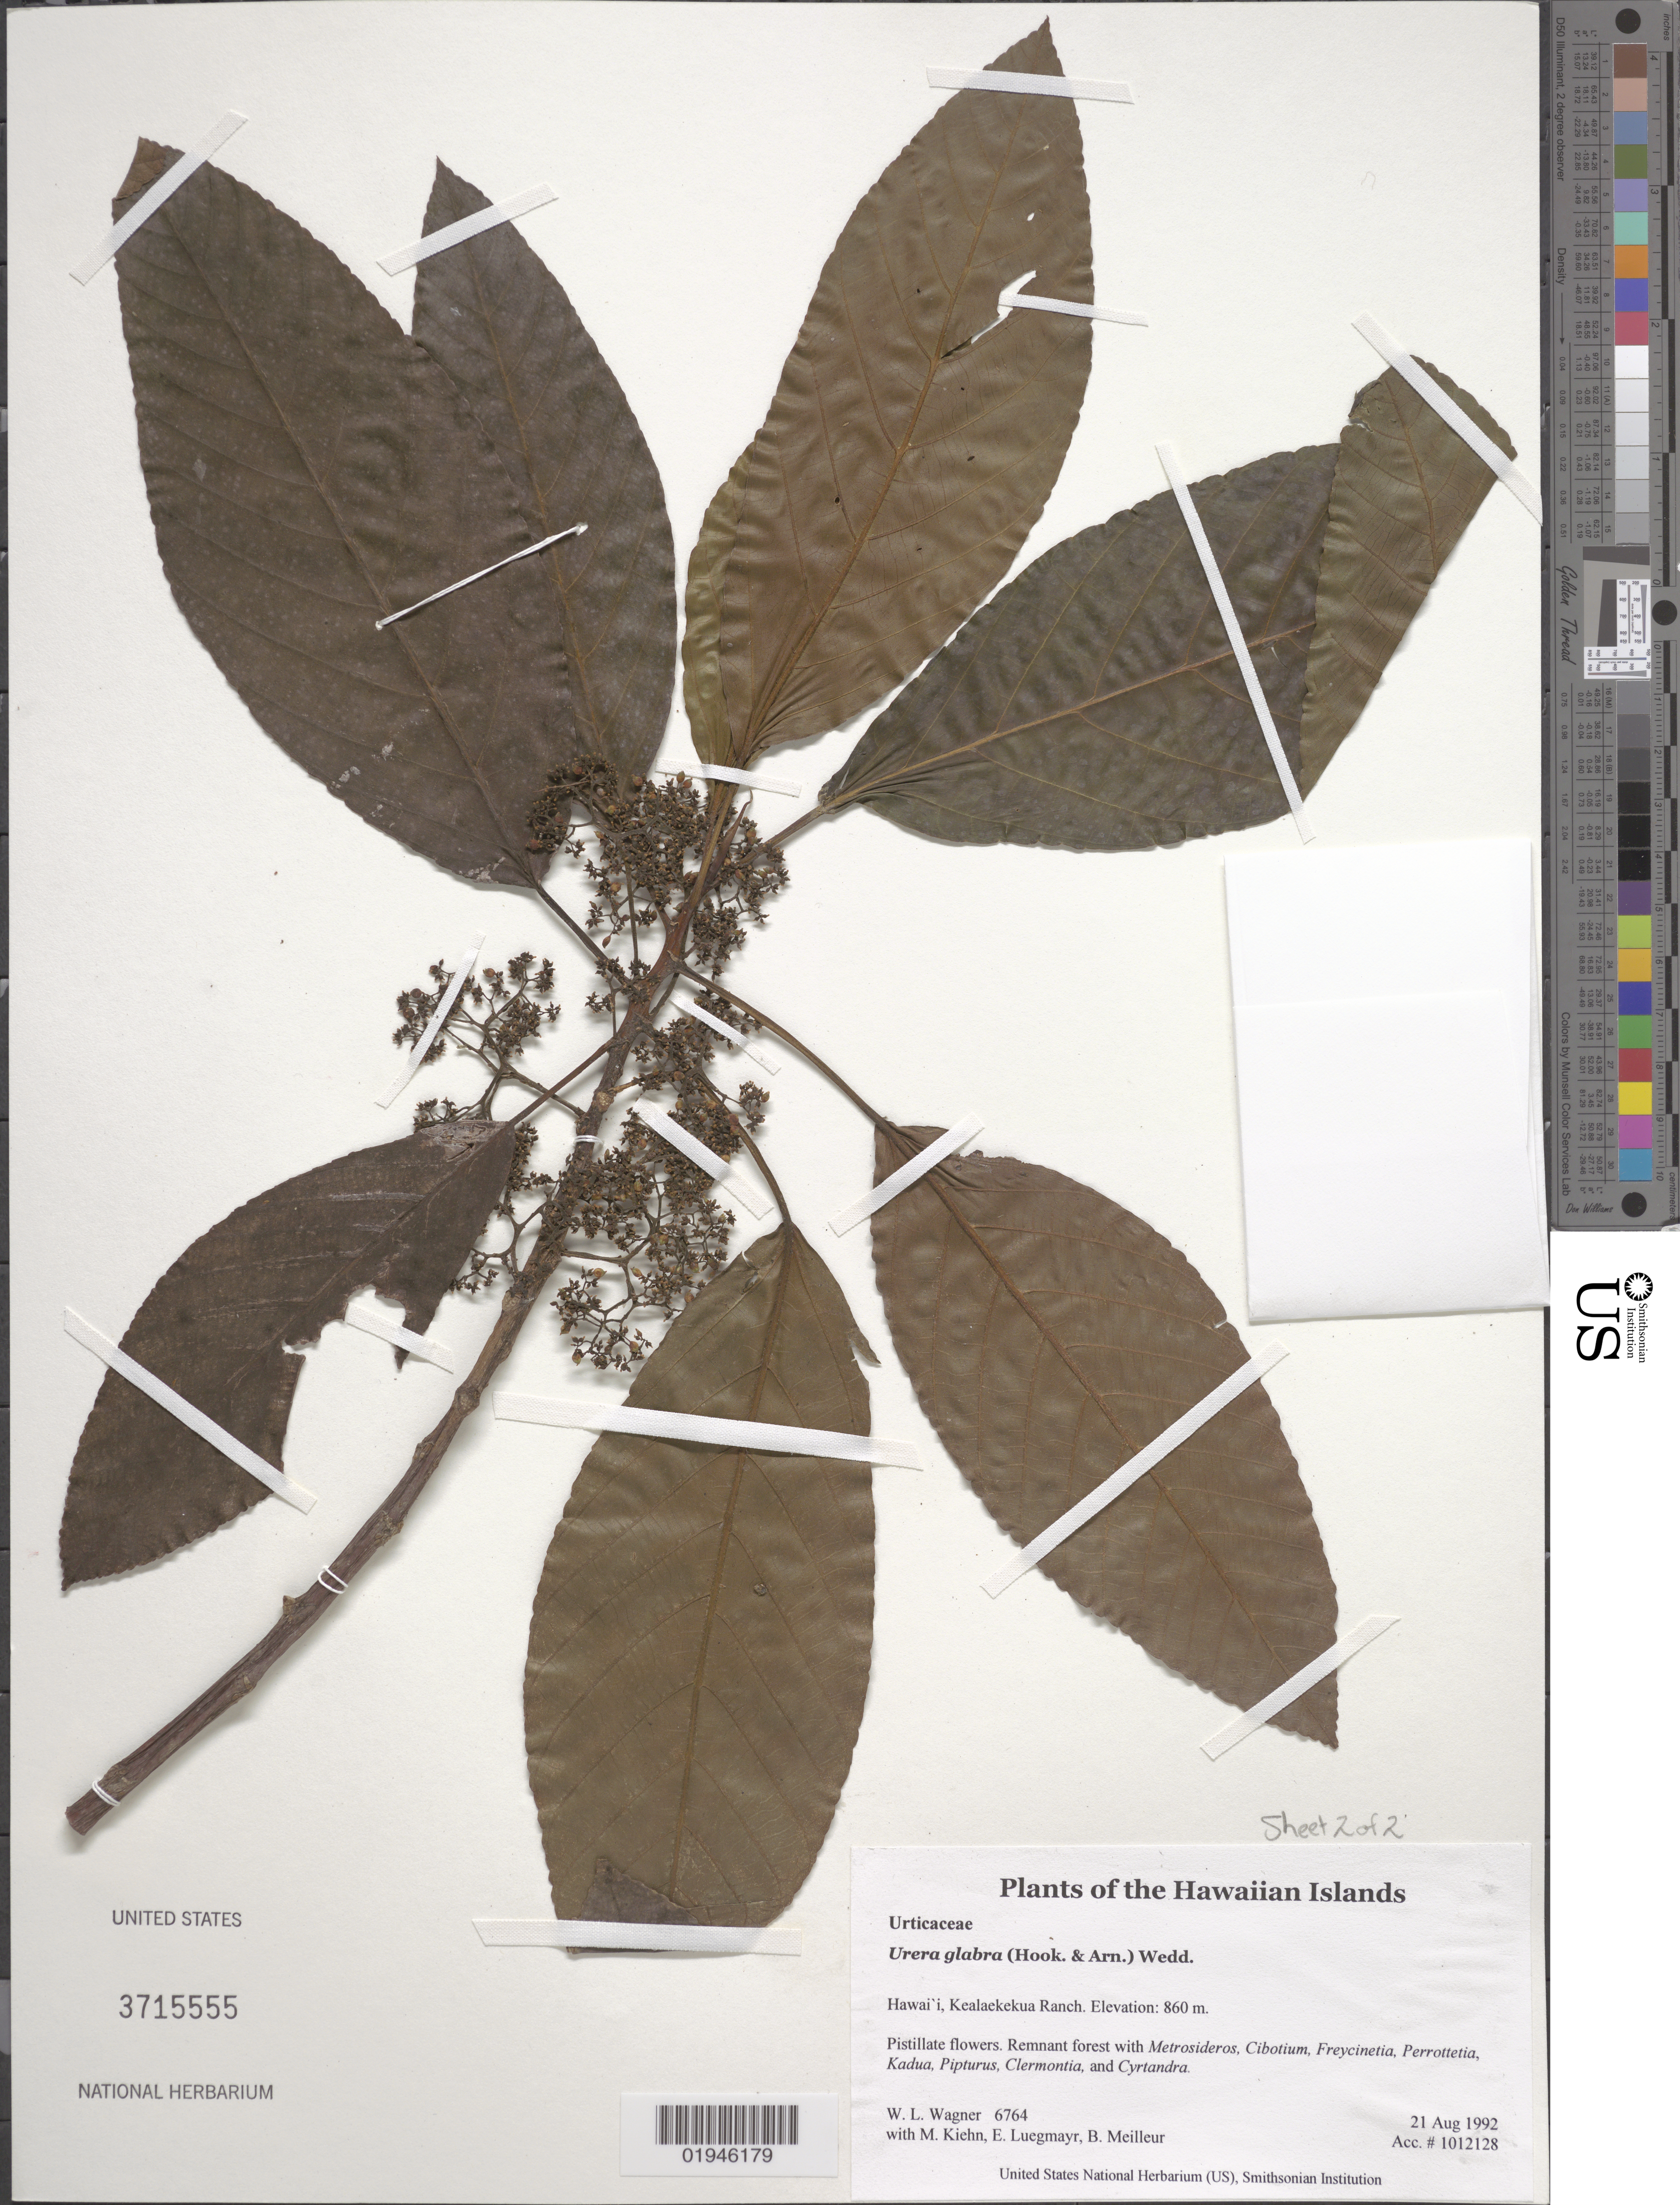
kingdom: Plantae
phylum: Tracheophyta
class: Magnoliopsida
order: Rosales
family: Urticaceae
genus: Touchardia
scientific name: Touchardia oahuensis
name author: T. Wells & A. K. Monro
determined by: Wagner, W. L., (BOT), Smithsonian Institution - National Museum of Natural History (UNITED STATES)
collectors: W. L. Wagner, E. Luegmayr & B. Meilleur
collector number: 6764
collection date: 1992-08-21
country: United States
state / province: Hawaii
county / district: Hawaii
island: Hawaii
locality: Kealaekekua Ranch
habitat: Remnant forest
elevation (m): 860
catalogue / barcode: US 3715555